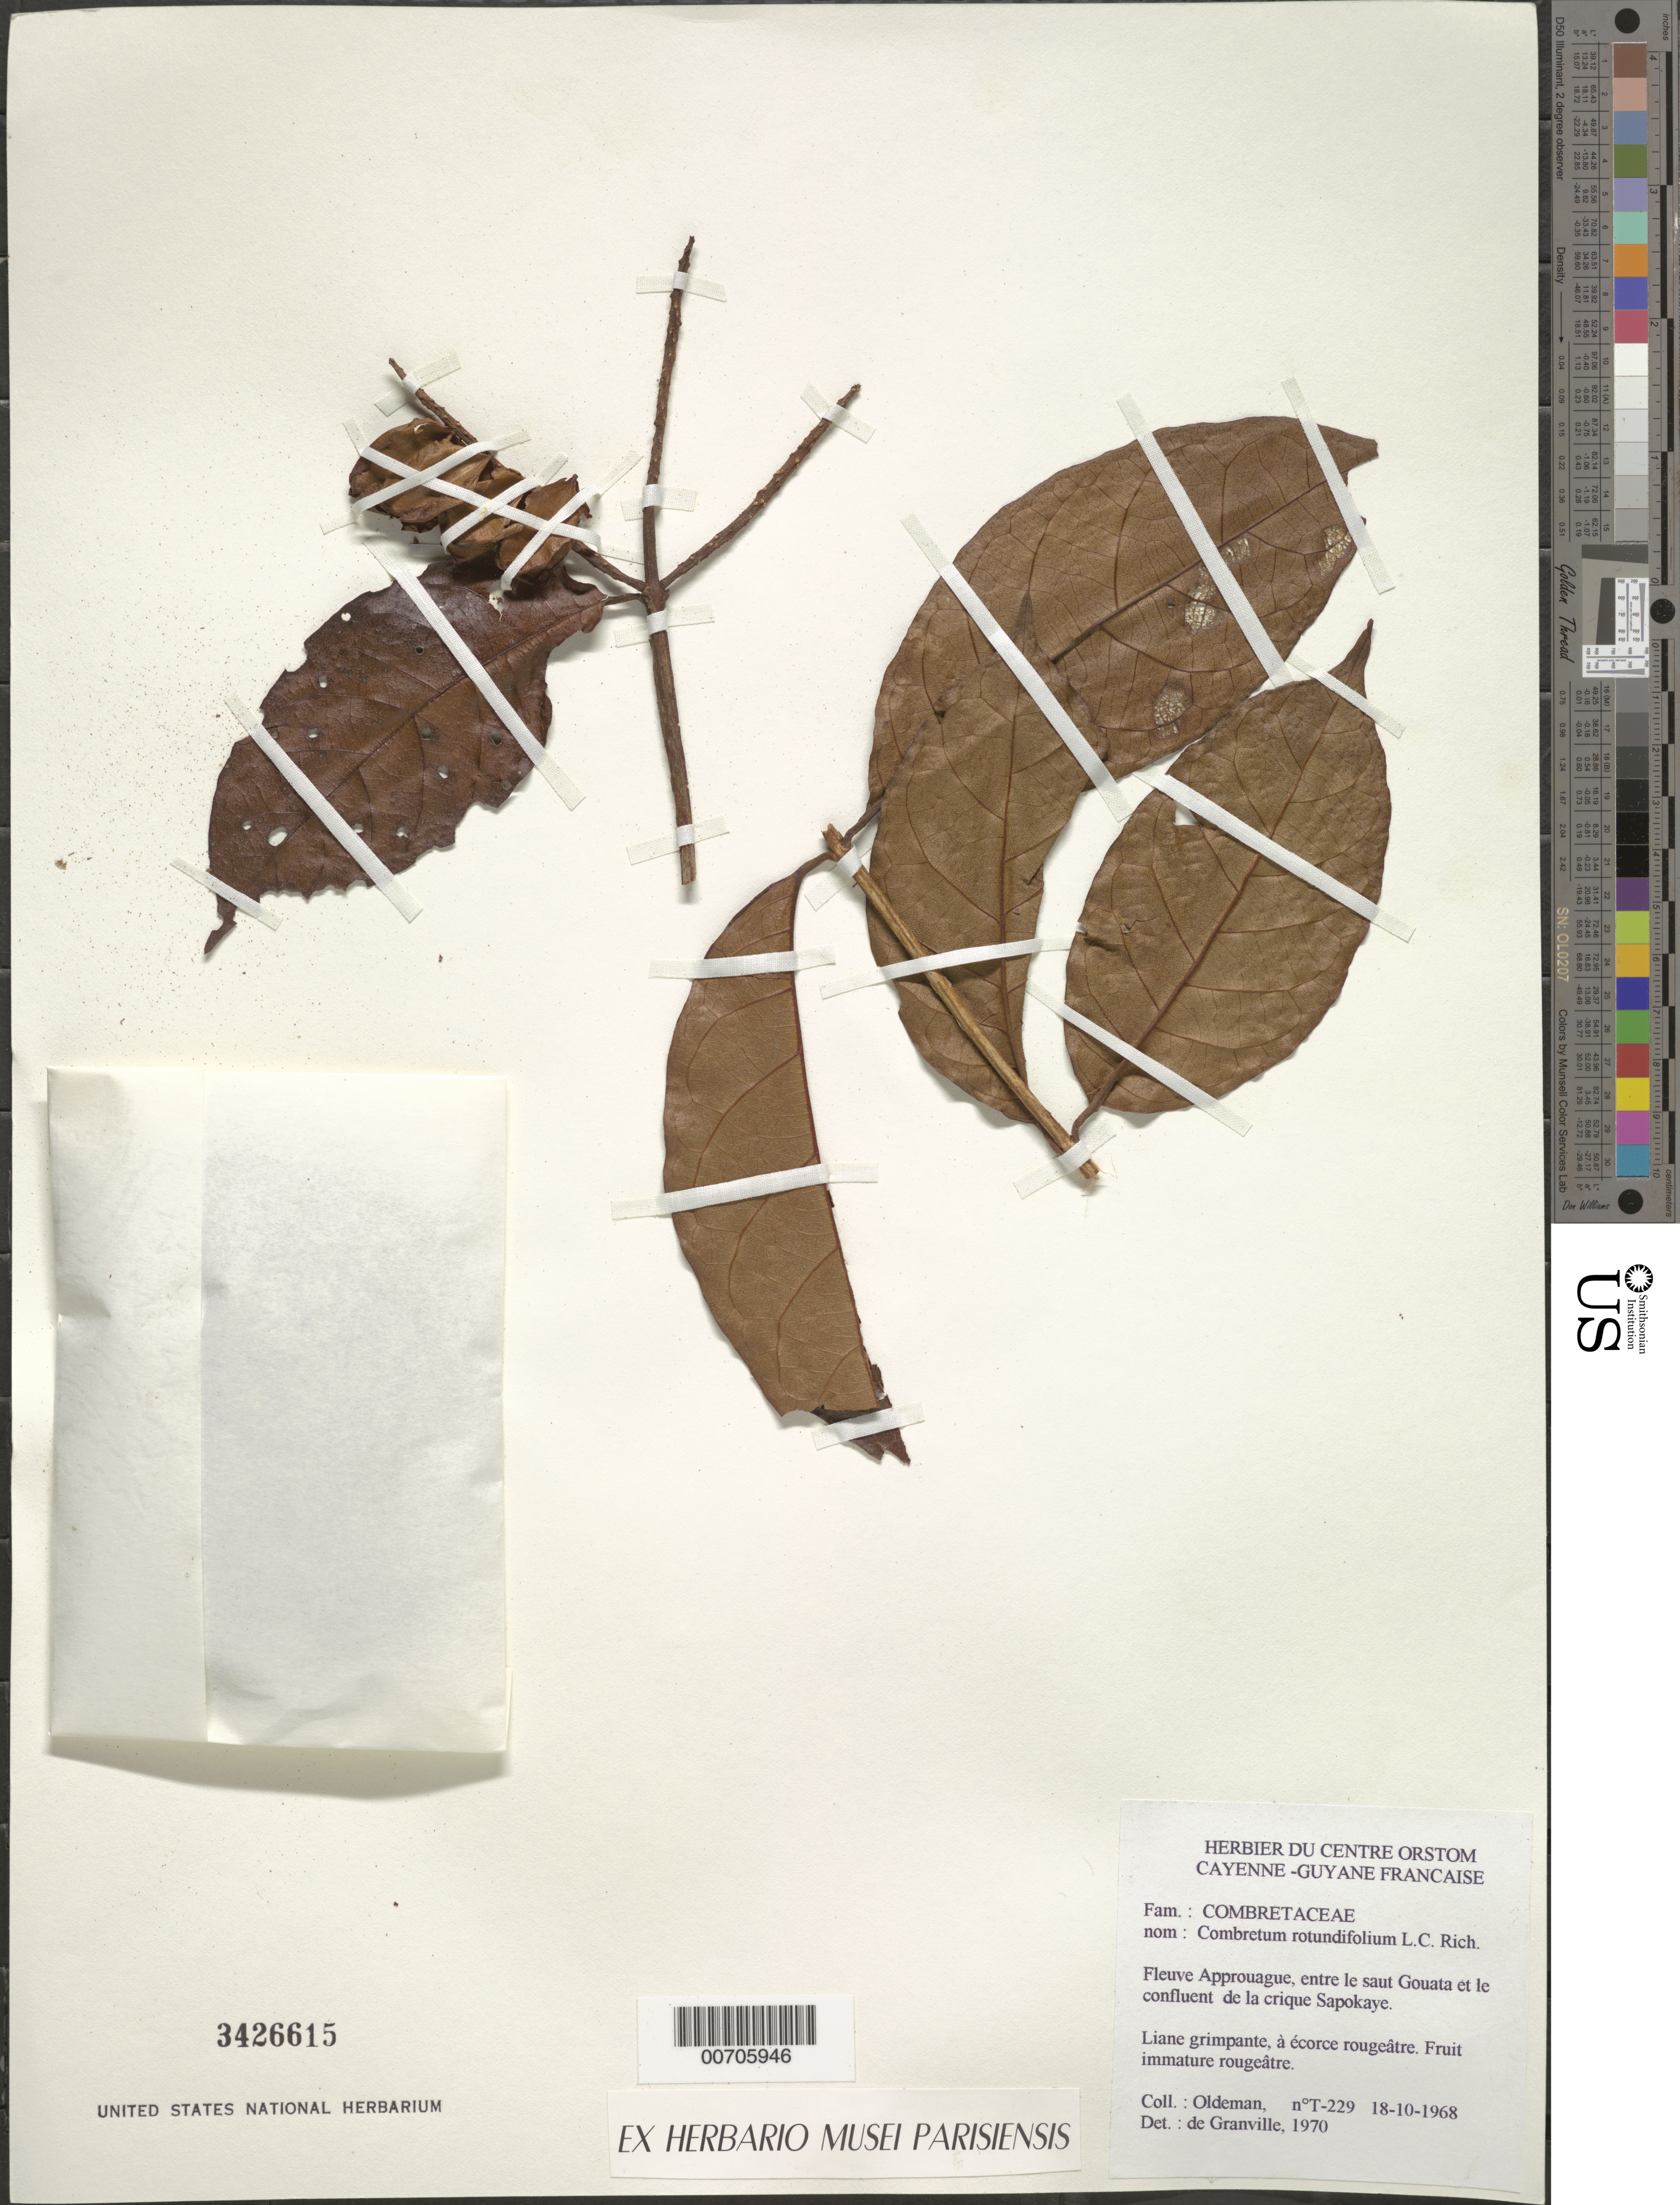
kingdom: Plantae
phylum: Tracheophyta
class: Magnoliopsida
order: Myrtales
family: Combretaceae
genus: Combretum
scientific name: Combretum rotundifolium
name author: Rich.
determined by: Granville, J. J. de, (CAY), Institut de Recherche pour le Developpement (IRD) (FRENCH GUIANA)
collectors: R. Oldeman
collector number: T 229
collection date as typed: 18-Oct-68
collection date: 1968-10-18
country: French Guiana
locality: Approuague R., entre Saut Couata et confl. de la Crique Sapokaye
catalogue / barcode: US 3426615